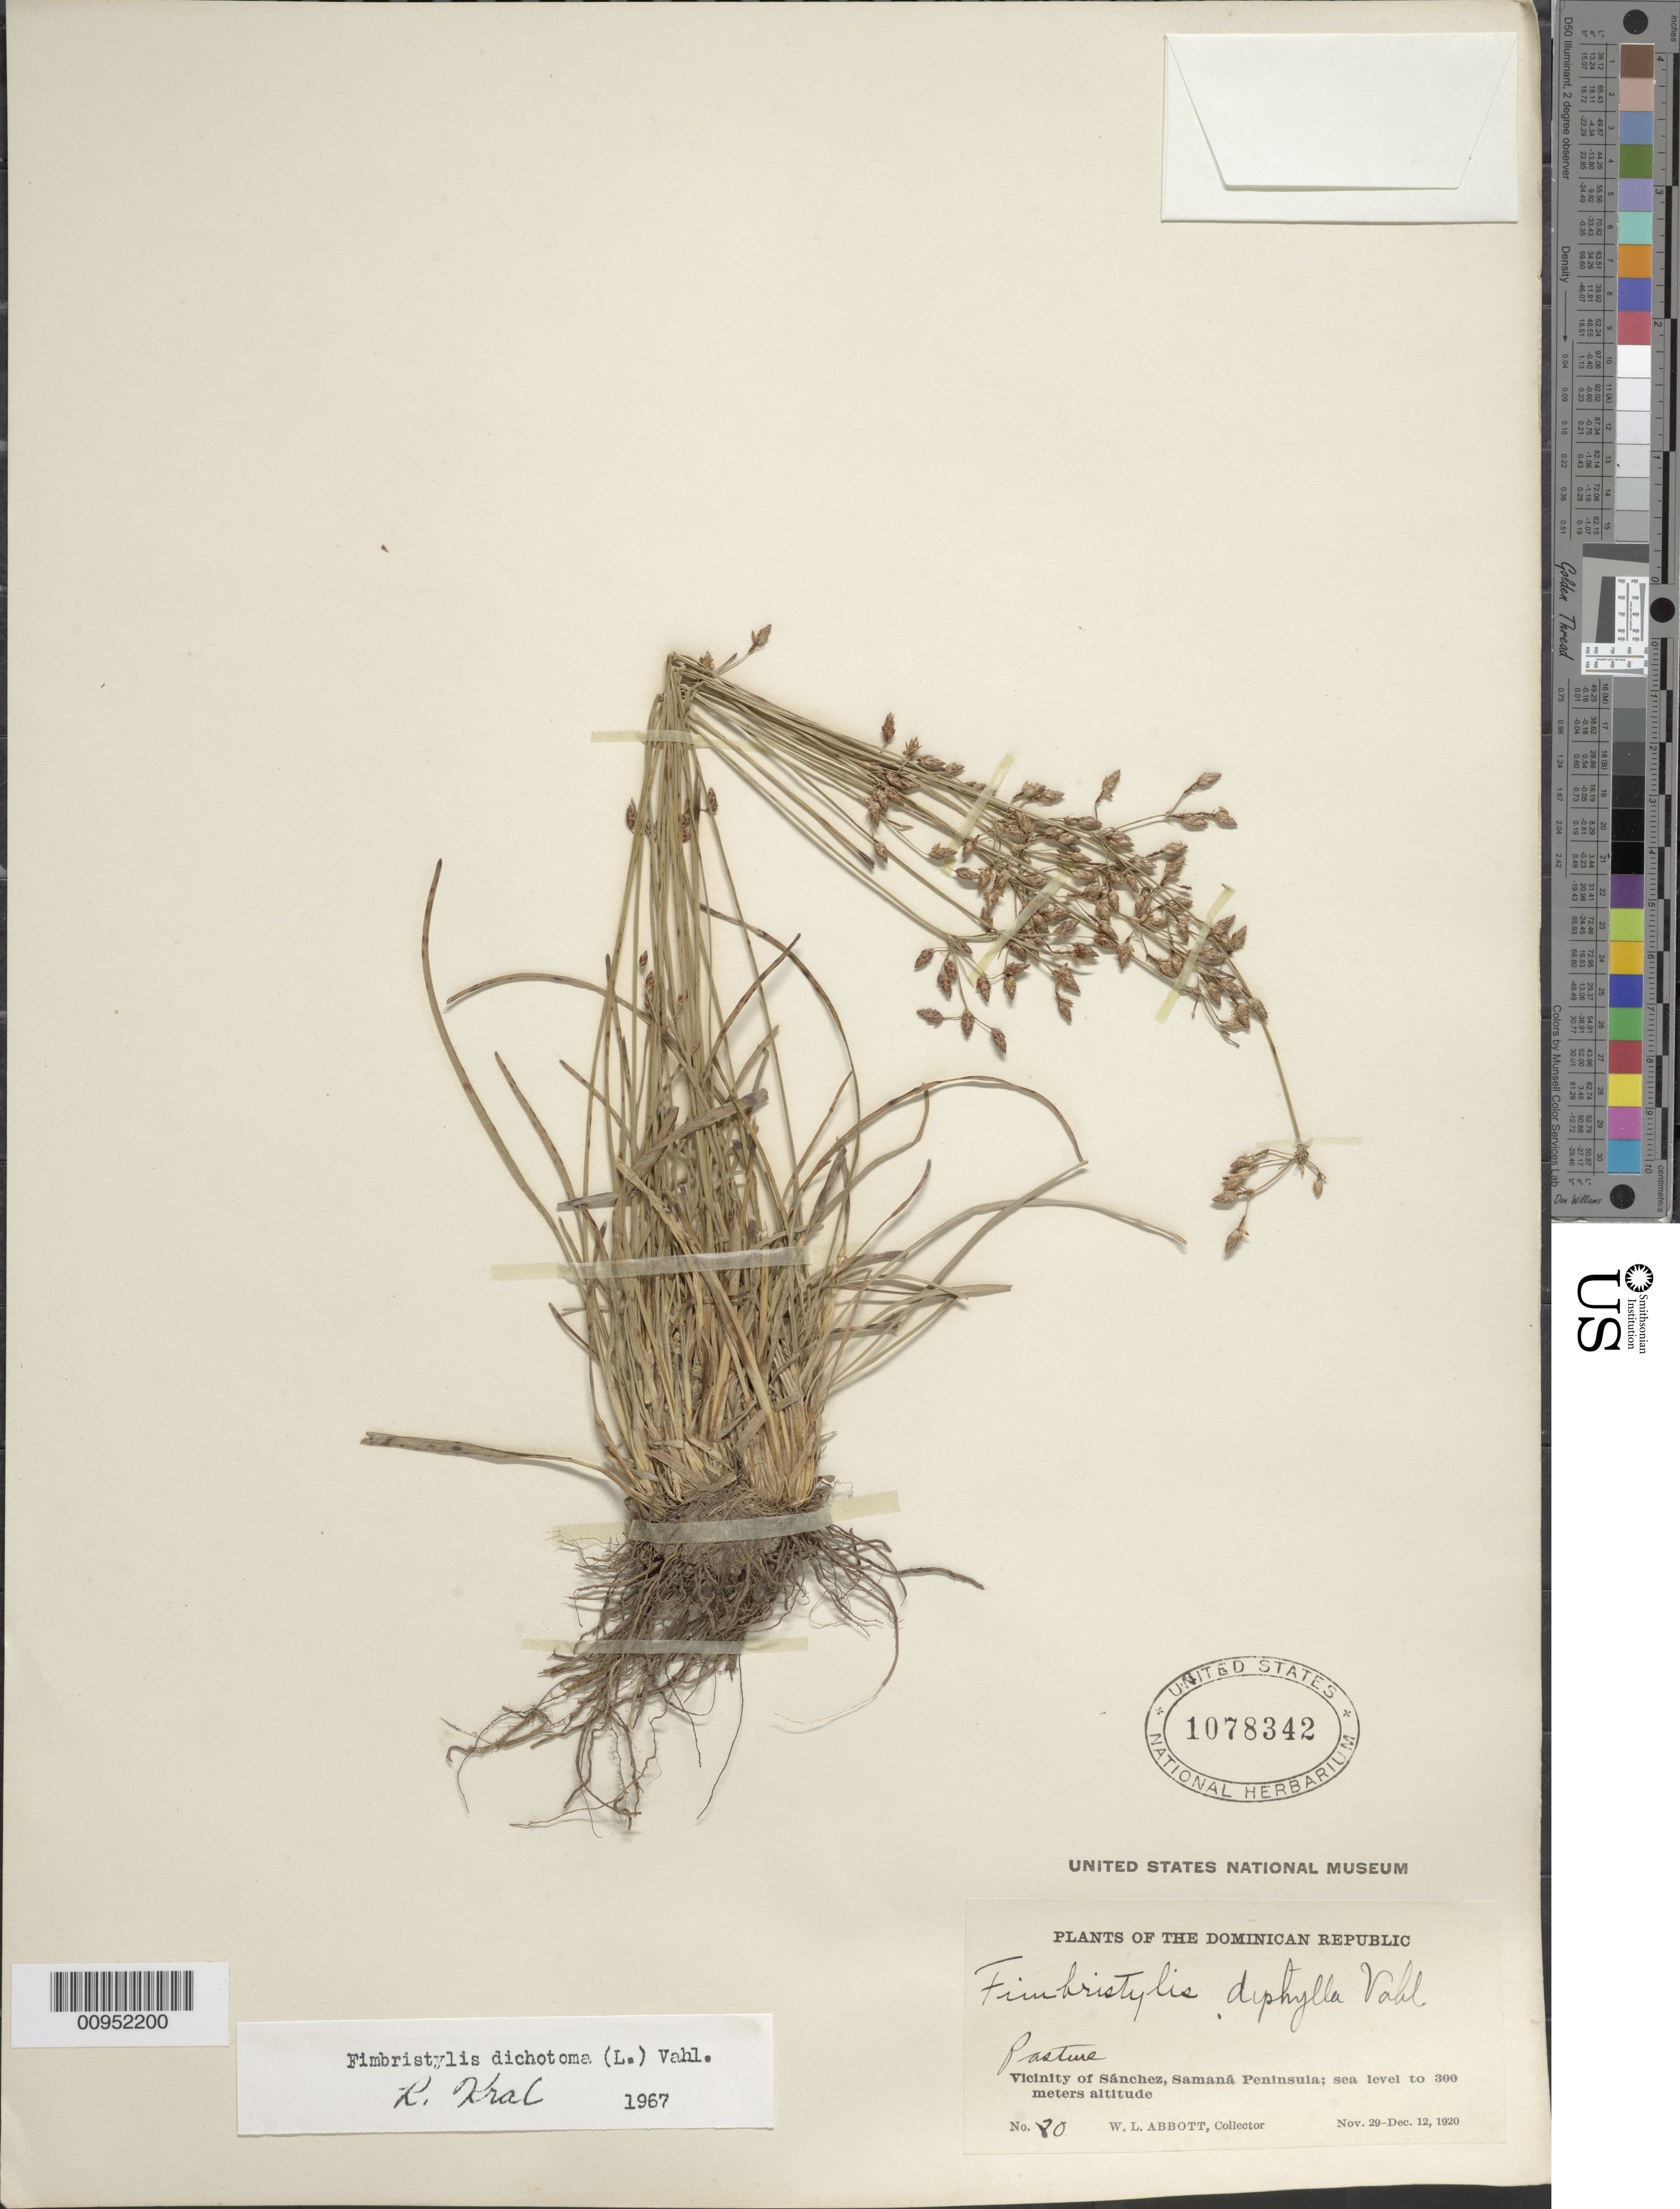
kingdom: Plantae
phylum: Tracheophyta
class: Liliopsida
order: Poales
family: Cyperaceae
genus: Fimbristylis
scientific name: Fimbristylis dichotoma subsp. dichotoma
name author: (L.) Vahl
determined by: Kral, Robert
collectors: W. L. Abbott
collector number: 80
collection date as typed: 29 Nov 1920 to 12 Dec 1920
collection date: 1920-11-29/1920-12-12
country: Dominican Republic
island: Hispaniola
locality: Vicinity of Sánchez, Samaná Peninsula, pasture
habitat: Pasture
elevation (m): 0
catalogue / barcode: US 1078342